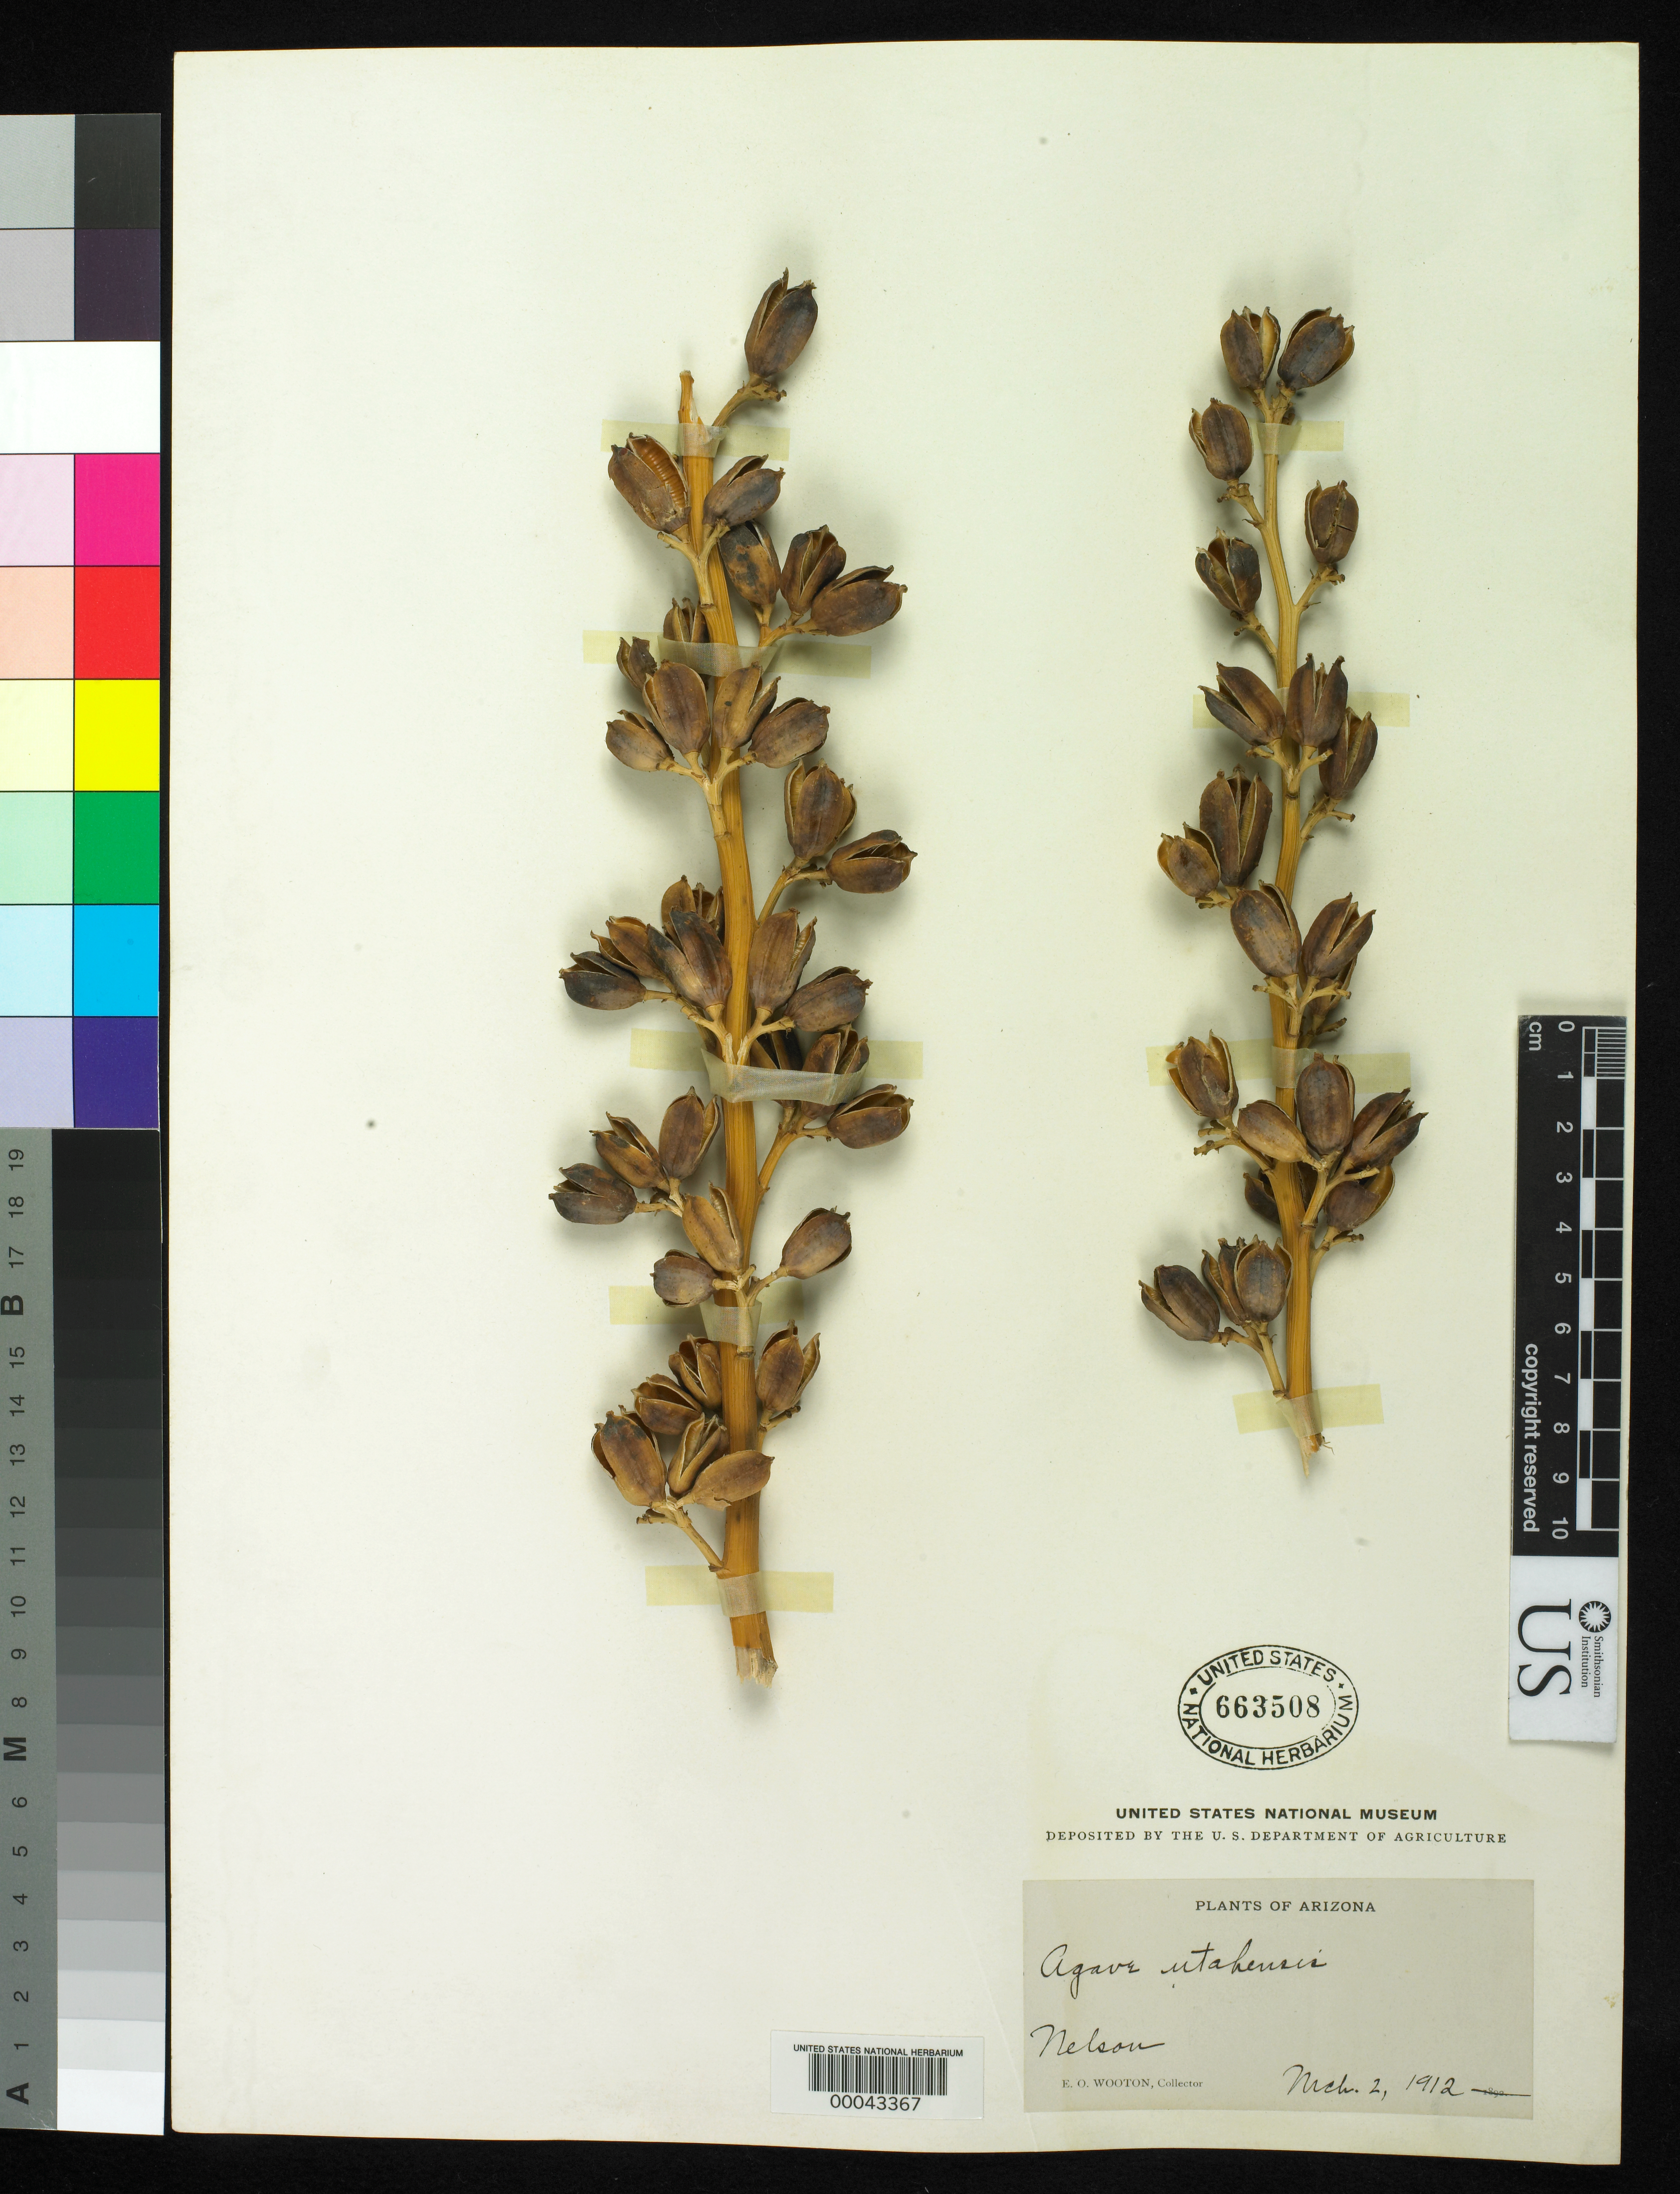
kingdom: Plantae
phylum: Tracheophyta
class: Liliopsida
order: Asparagales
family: Asparagaceae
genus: Agave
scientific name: Agave utahensis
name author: Engelm.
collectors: E. O. Wooton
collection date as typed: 02 Mar 1912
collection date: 1912-03-02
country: United States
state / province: Arizona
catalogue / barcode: US 663508